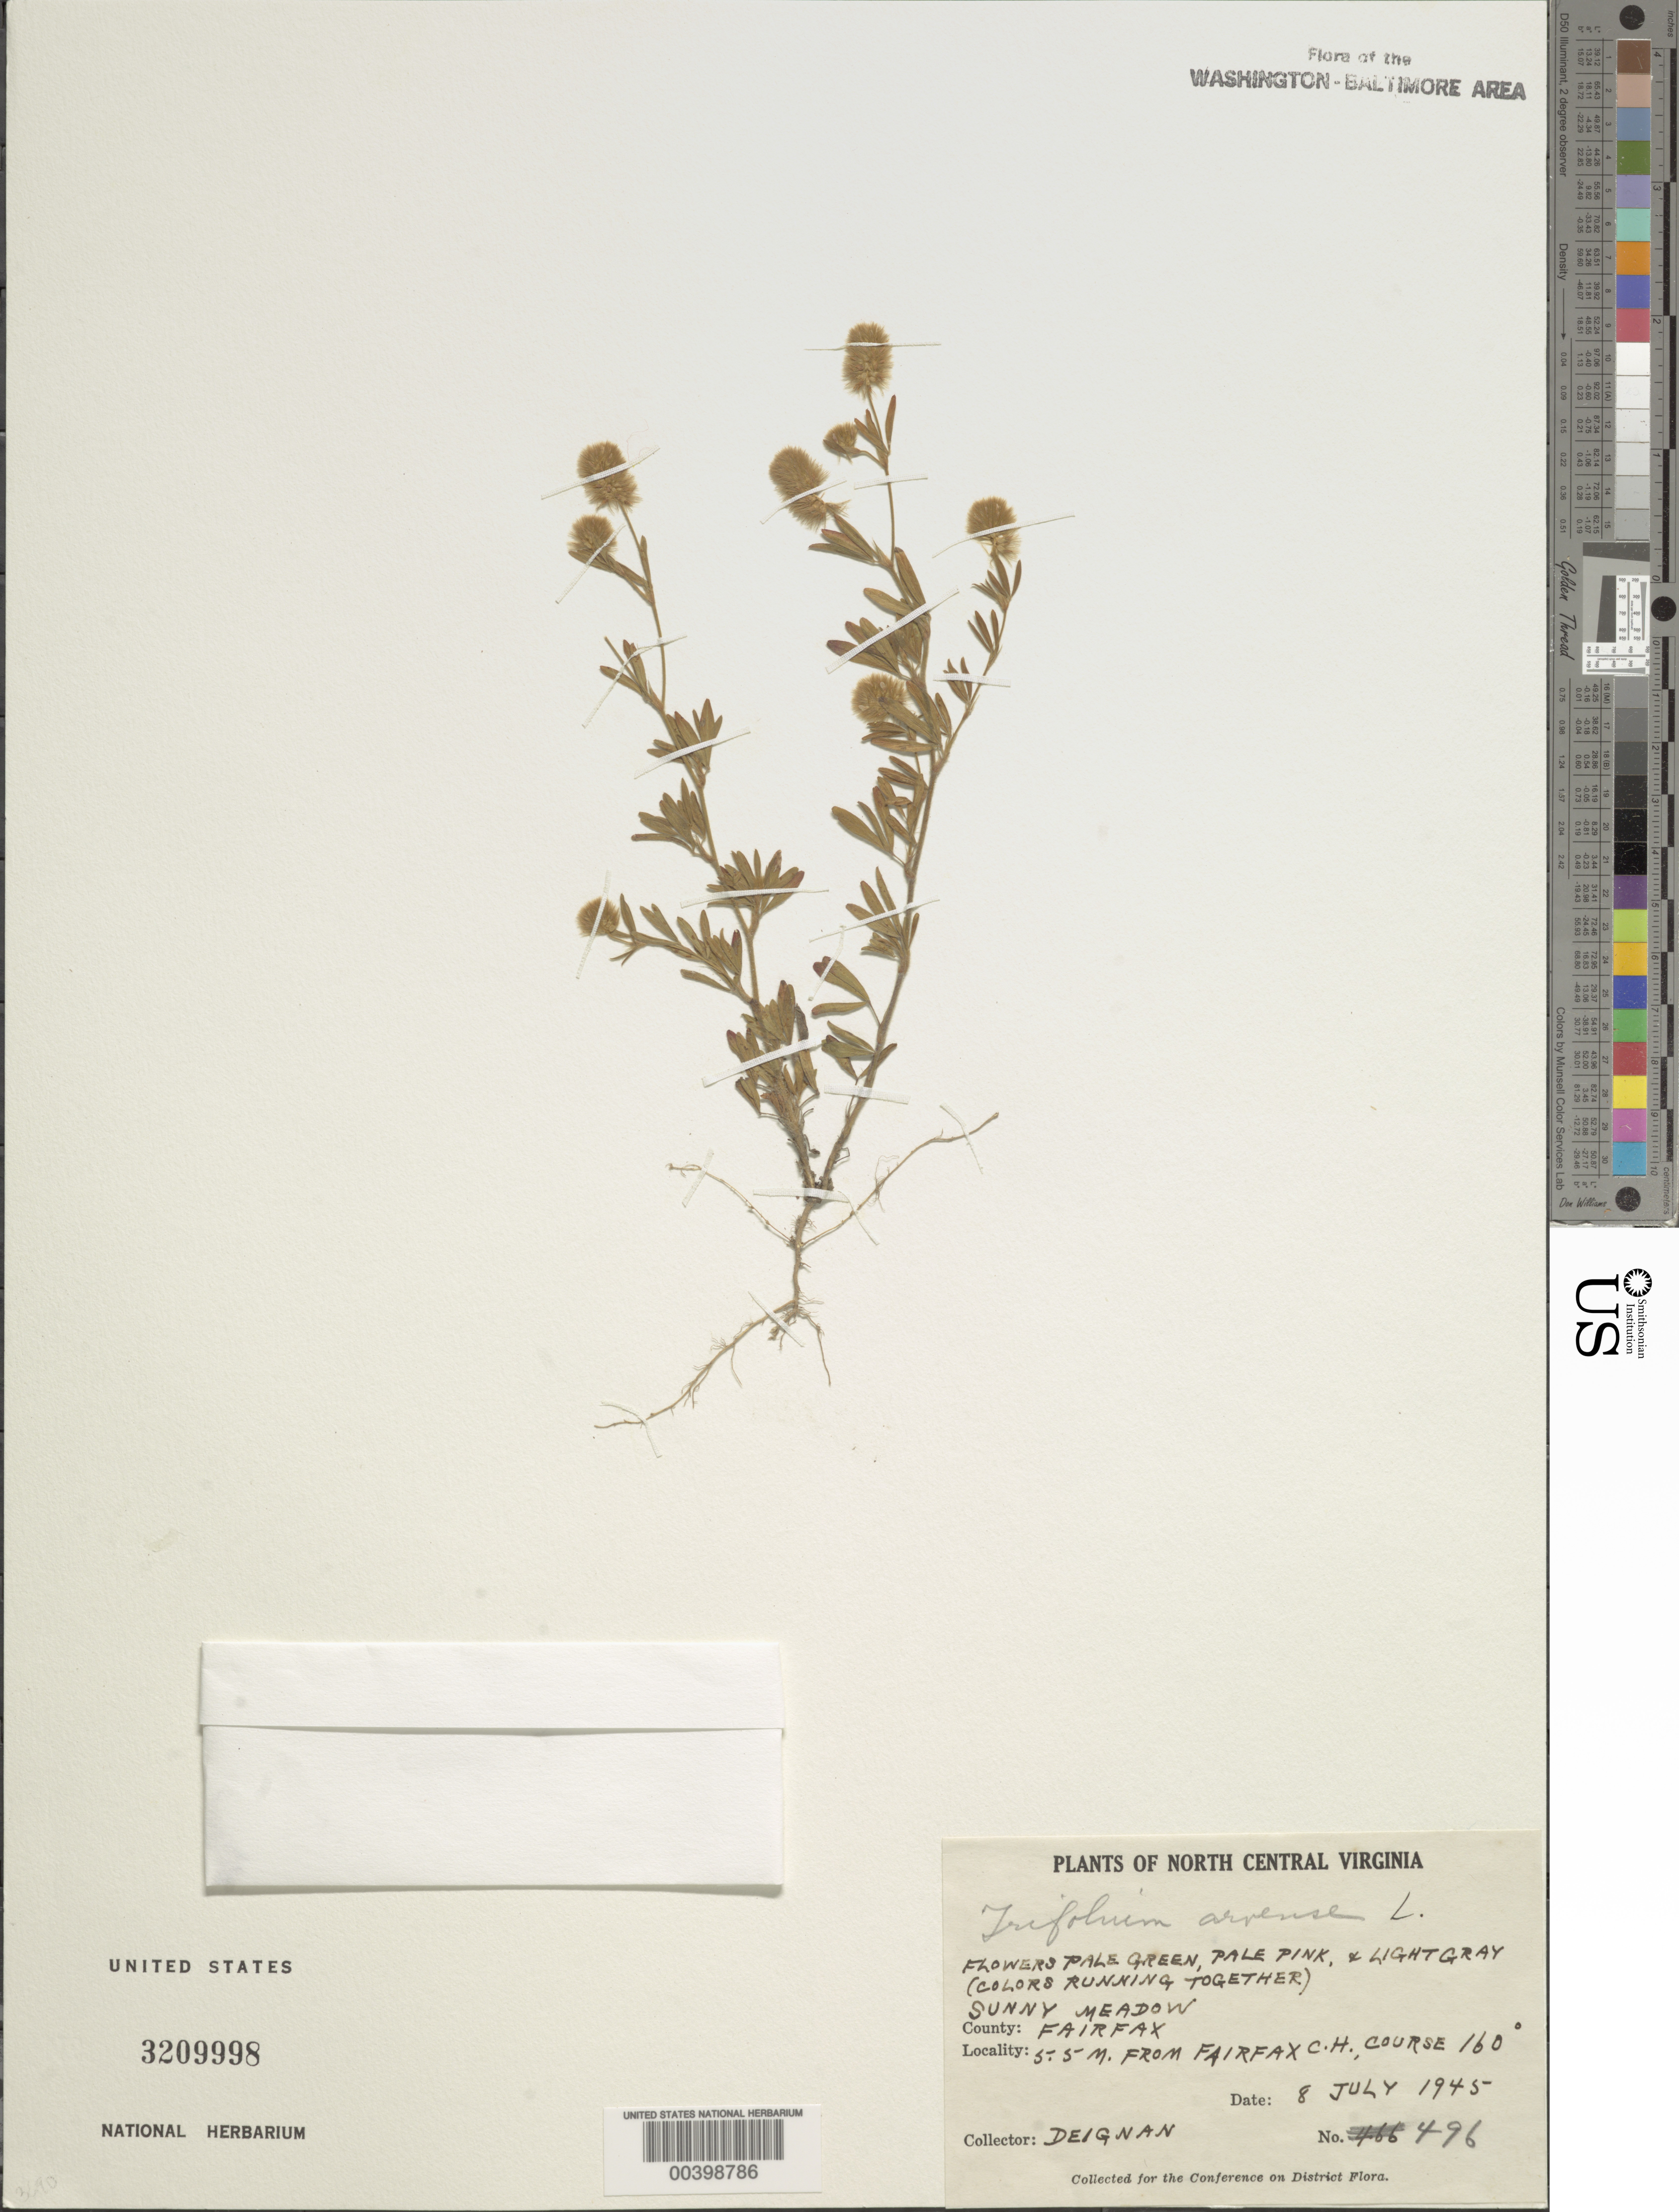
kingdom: Plantae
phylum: Tracheophyta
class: Magnoliopsida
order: Fabales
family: Fabaceae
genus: Trifolium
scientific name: Trifolium arvense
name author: L.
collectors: H. Deignan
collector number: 496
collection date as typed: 08 Jul 1945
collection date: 1945-07-08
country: United States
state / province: Virginia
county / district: Fairfax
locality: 5.5 mi. from Fairfax County Court House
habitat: Sunny meadow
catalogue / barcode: US 3209998